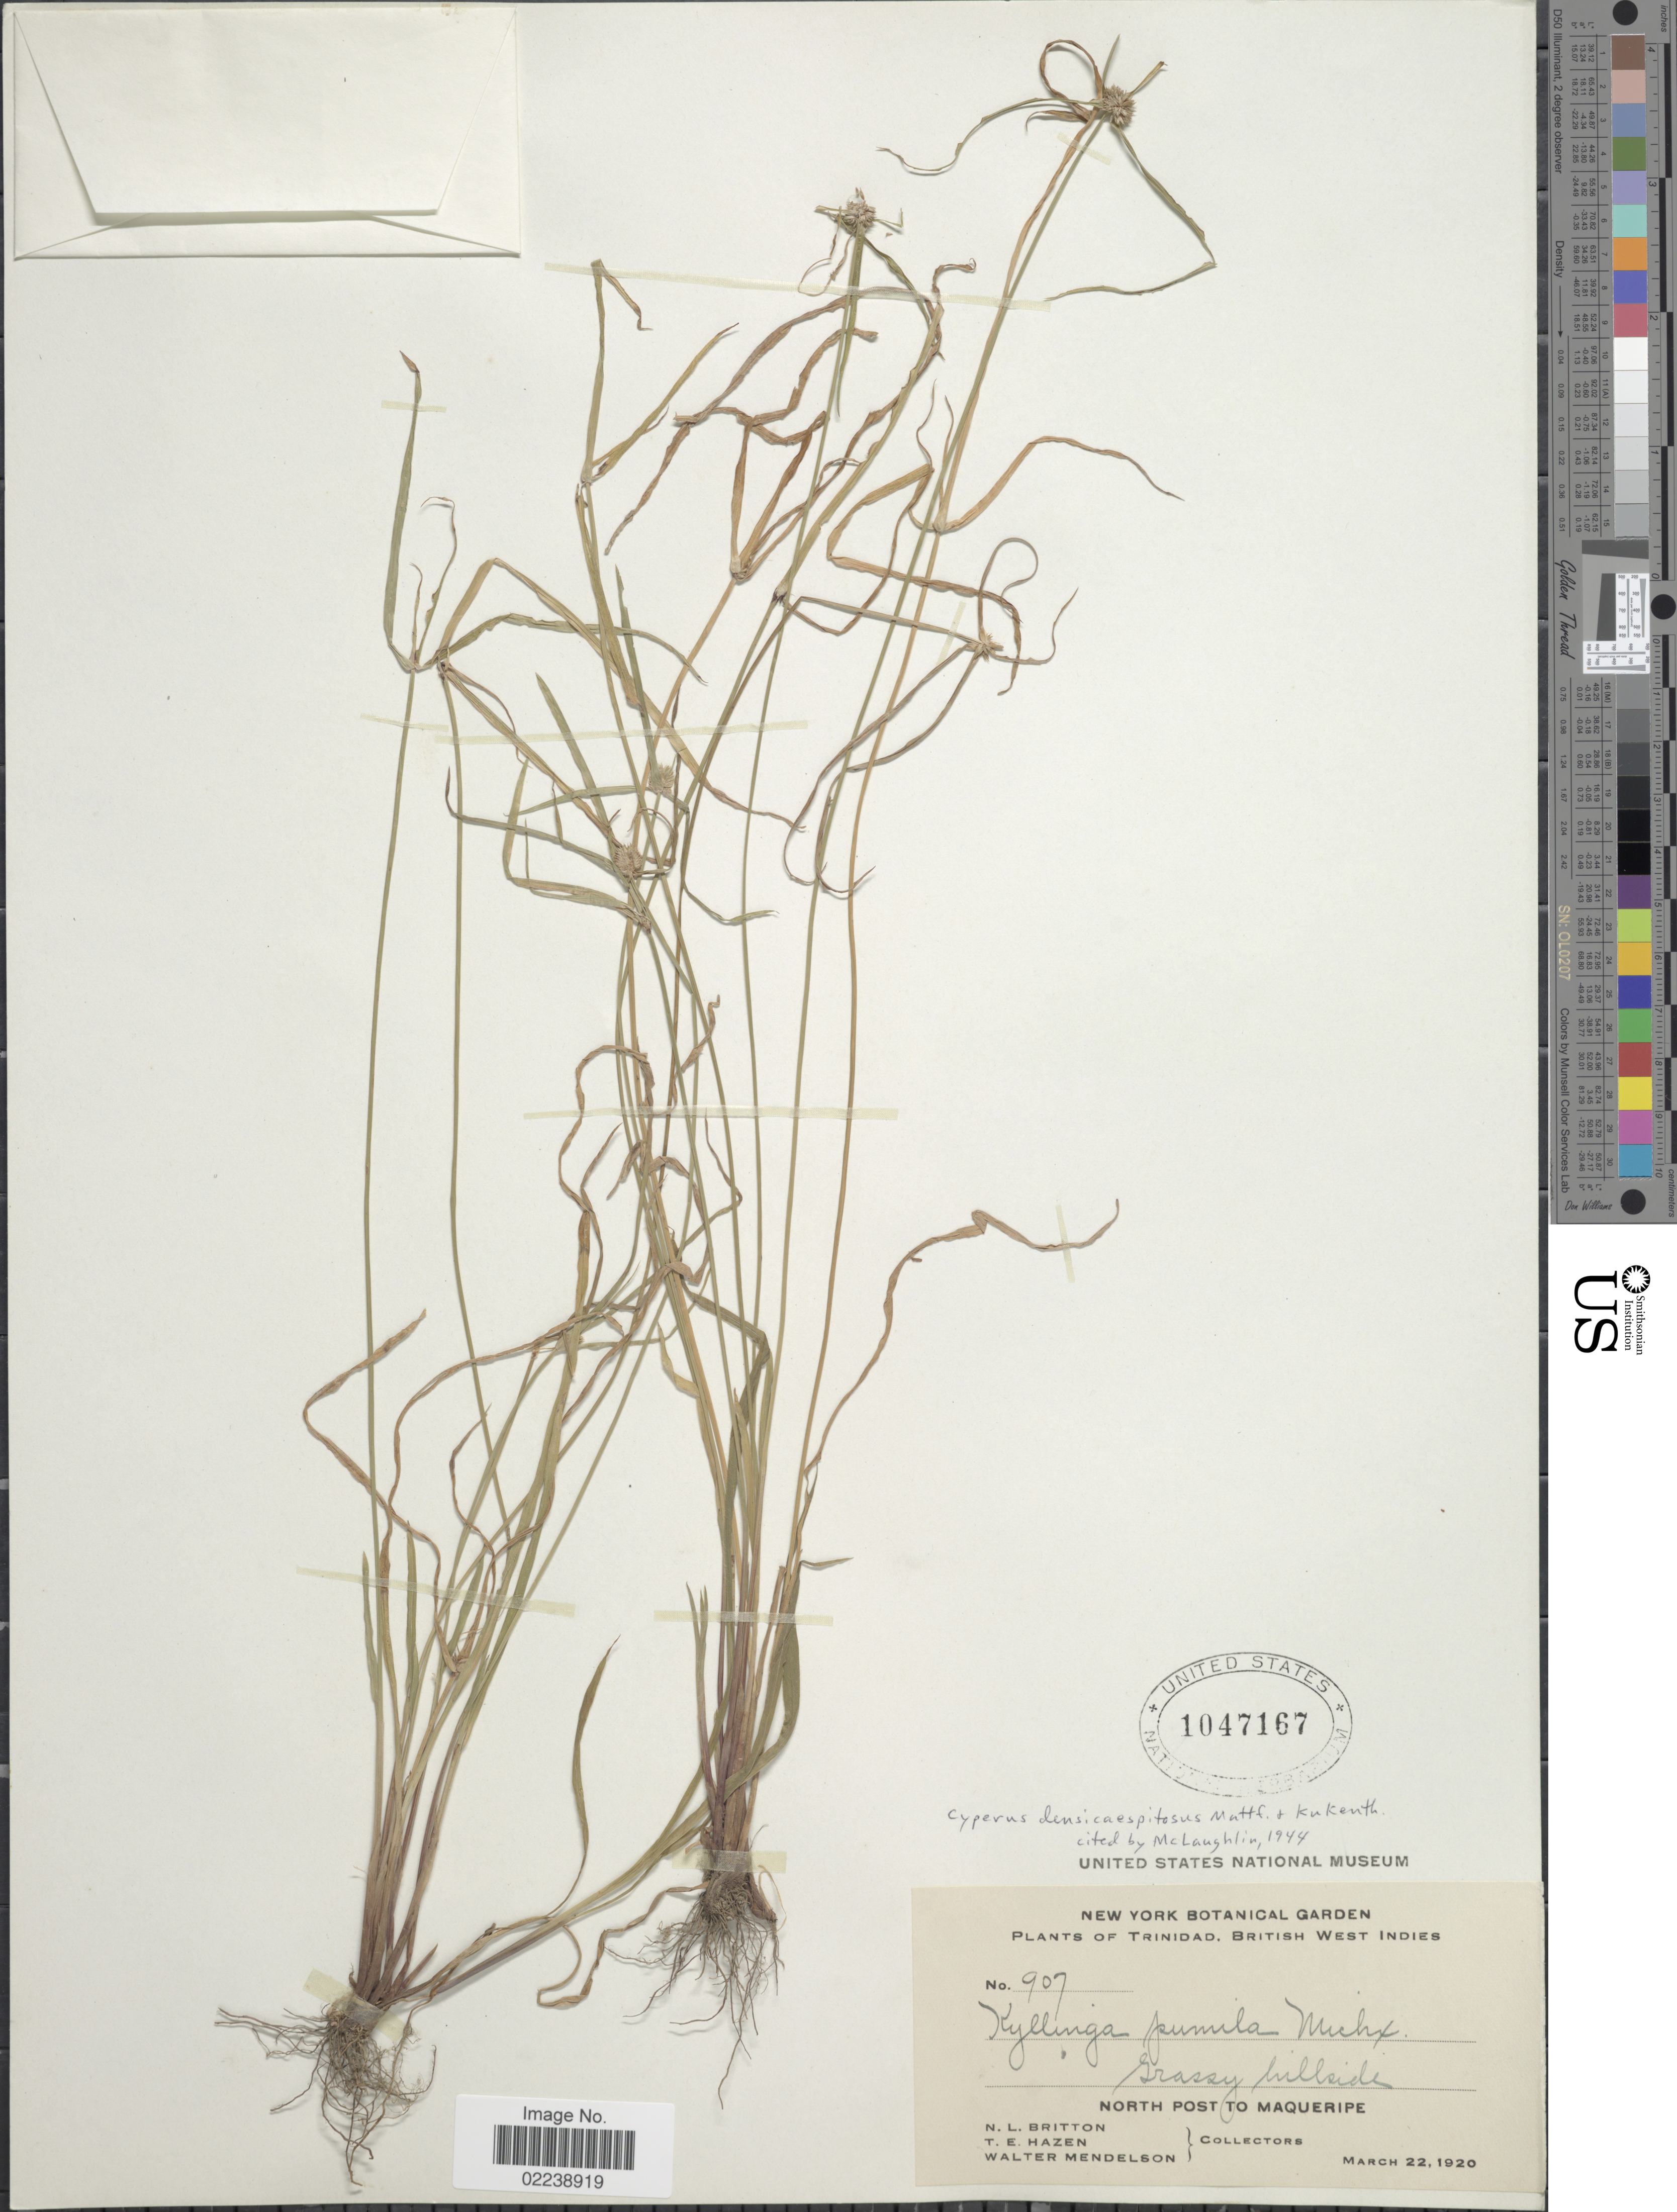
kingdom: Plantae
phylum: Tracheophyta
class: Liliopsida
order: Poales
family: Cyperaceae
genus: Cyperus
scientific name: Cyperus hortensis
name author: (Salzm. ex Steud.) Dorr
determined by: Strong, Mark T., (BOT), Smithsonian Institution - National Museum of Natural History (UNITED STATES)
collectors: N. Britton, T. E. Hazen & W. Mendelson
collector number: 907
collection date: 1920-03-22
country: Trinidad and Tobago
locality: Trinidad, British West Indies, North Post to Maqueripe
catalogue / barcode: US 1047167